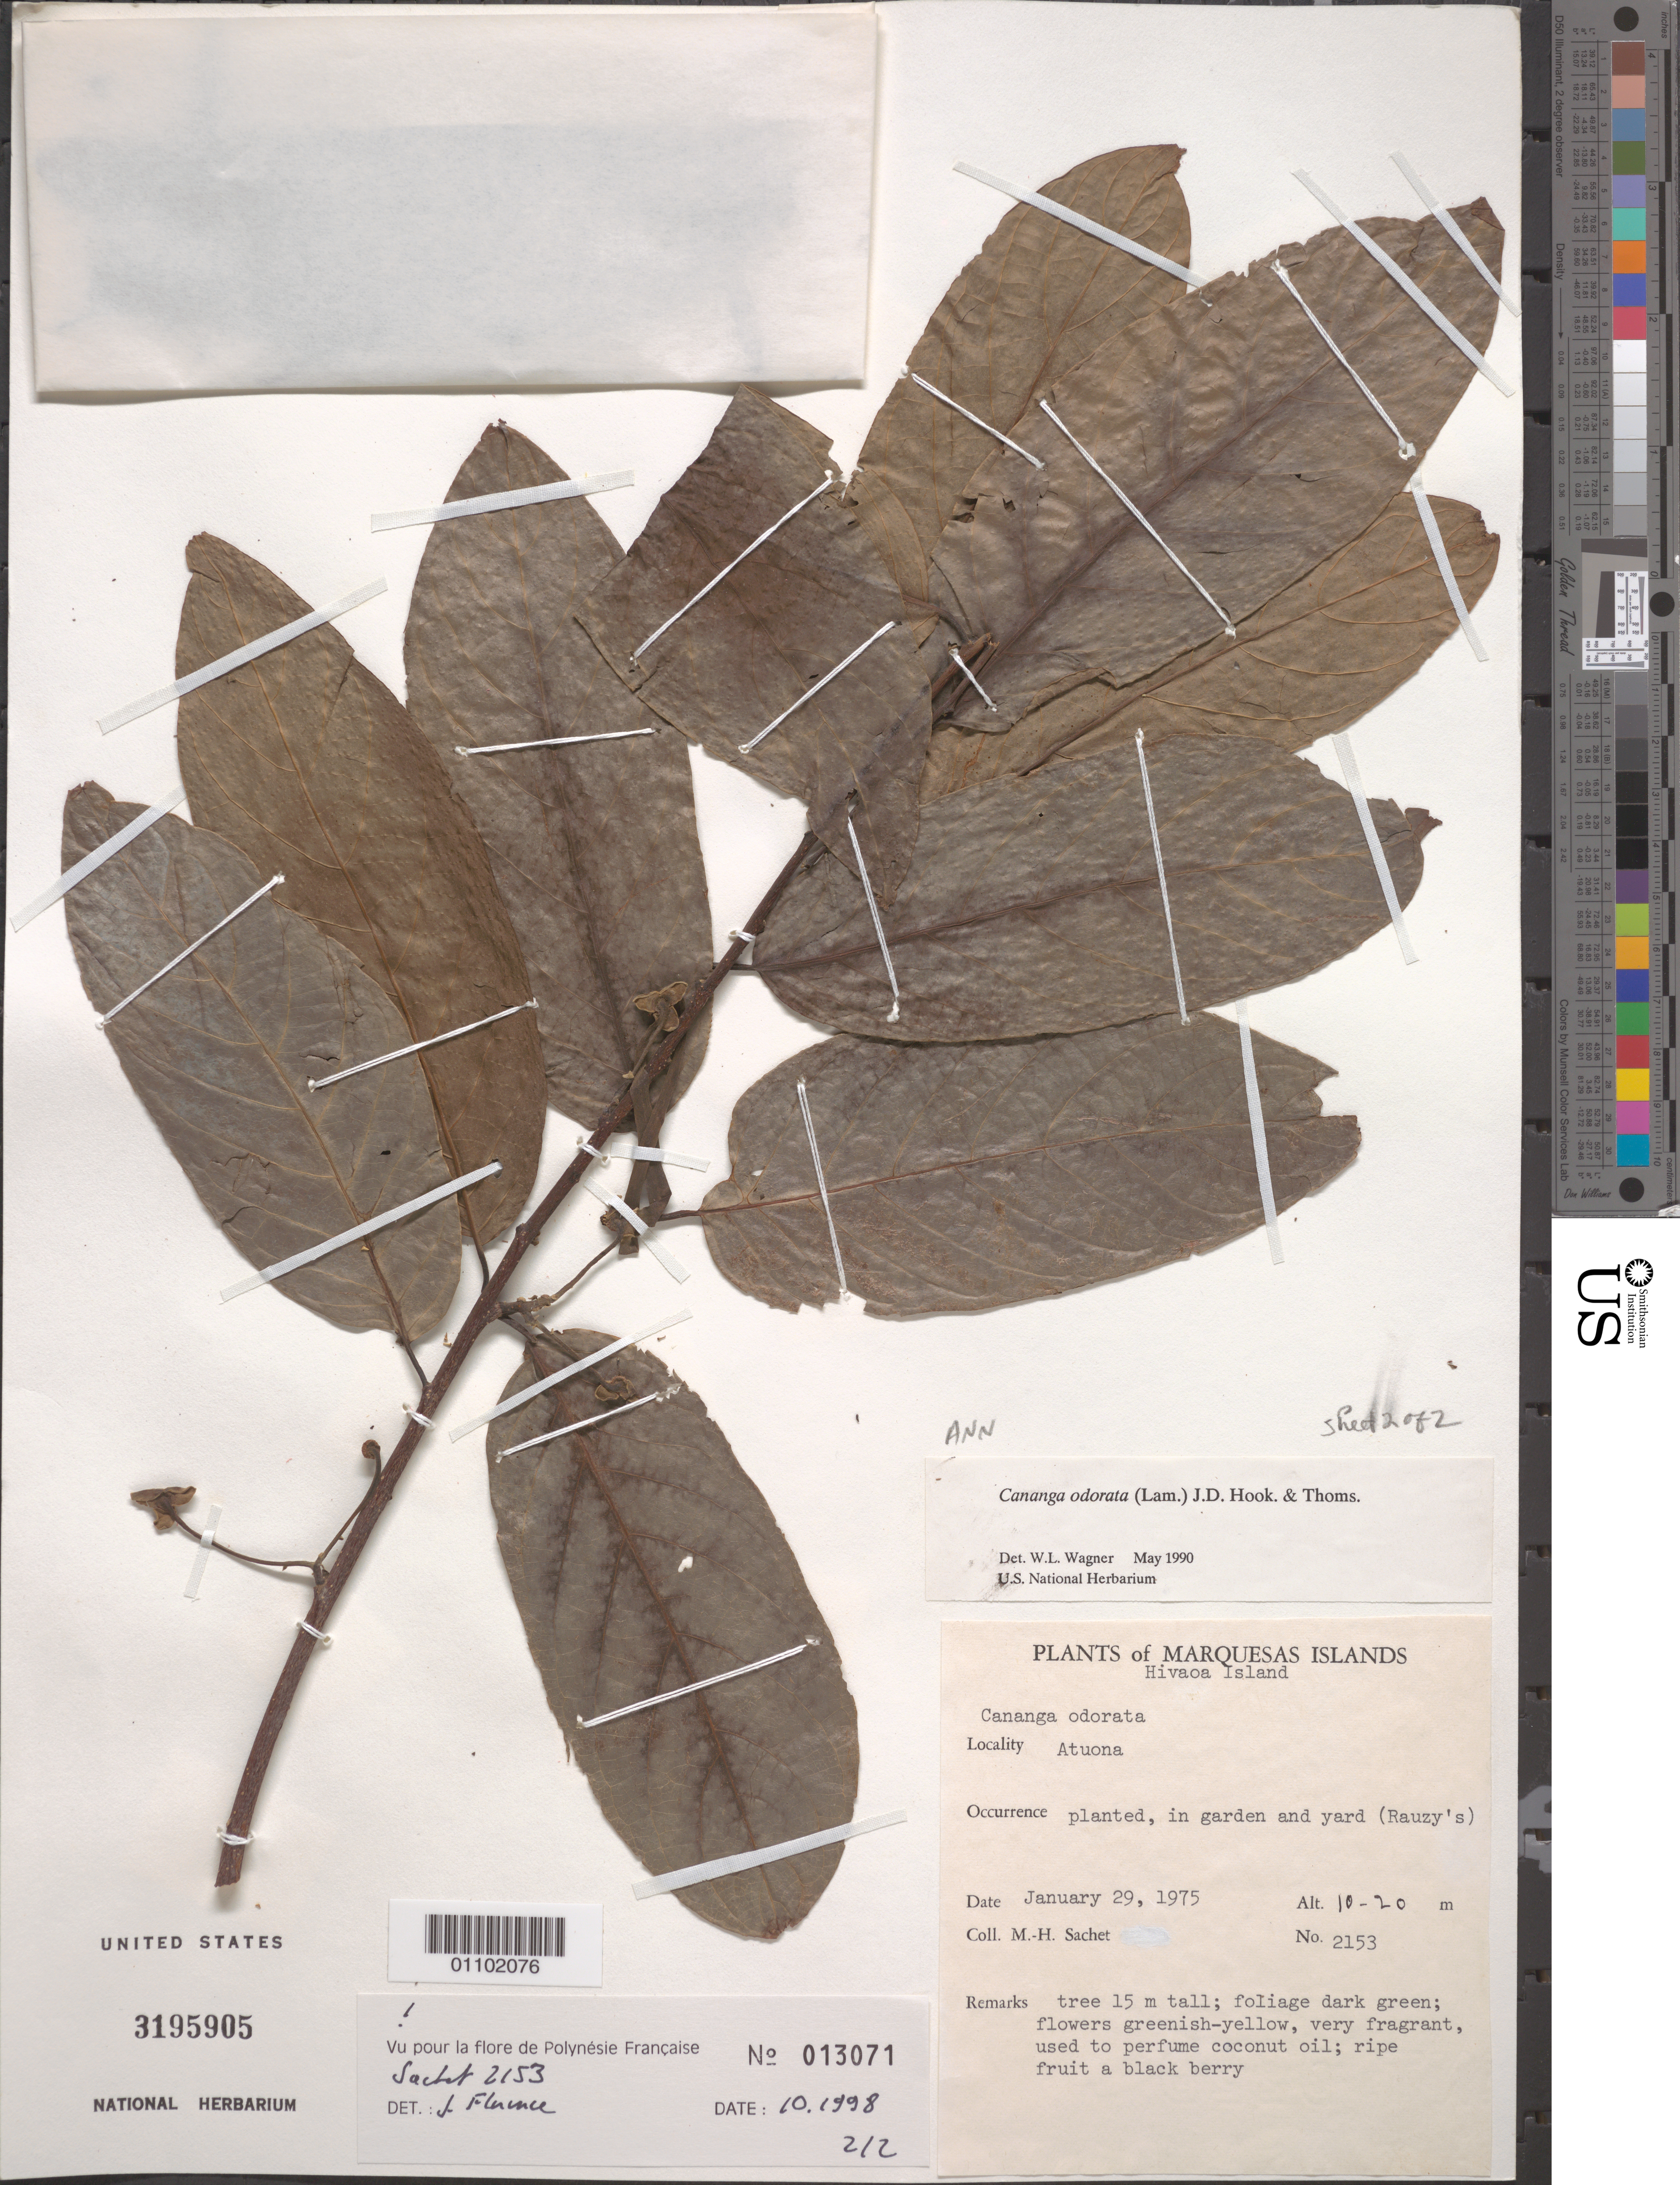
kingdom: Plantae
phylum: Tracheophyta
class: Magnoliopsida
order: Magnoliales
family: Annonaceae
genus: Cananga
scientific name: Cananga odorata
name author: (Lam.) Hook. f. & Thomson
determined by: Wagner, W. L., (BOT), Smithsonian Institution - National Museum of Natural History (UNITED STATES)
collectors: M.-H. Sachet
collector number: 2153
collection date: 1975-01-29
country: French Polynesia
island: Hiva Oa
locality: Atuona. Planted in garden and yard (Rauzy's)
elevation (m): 10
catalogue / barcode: US 3195905